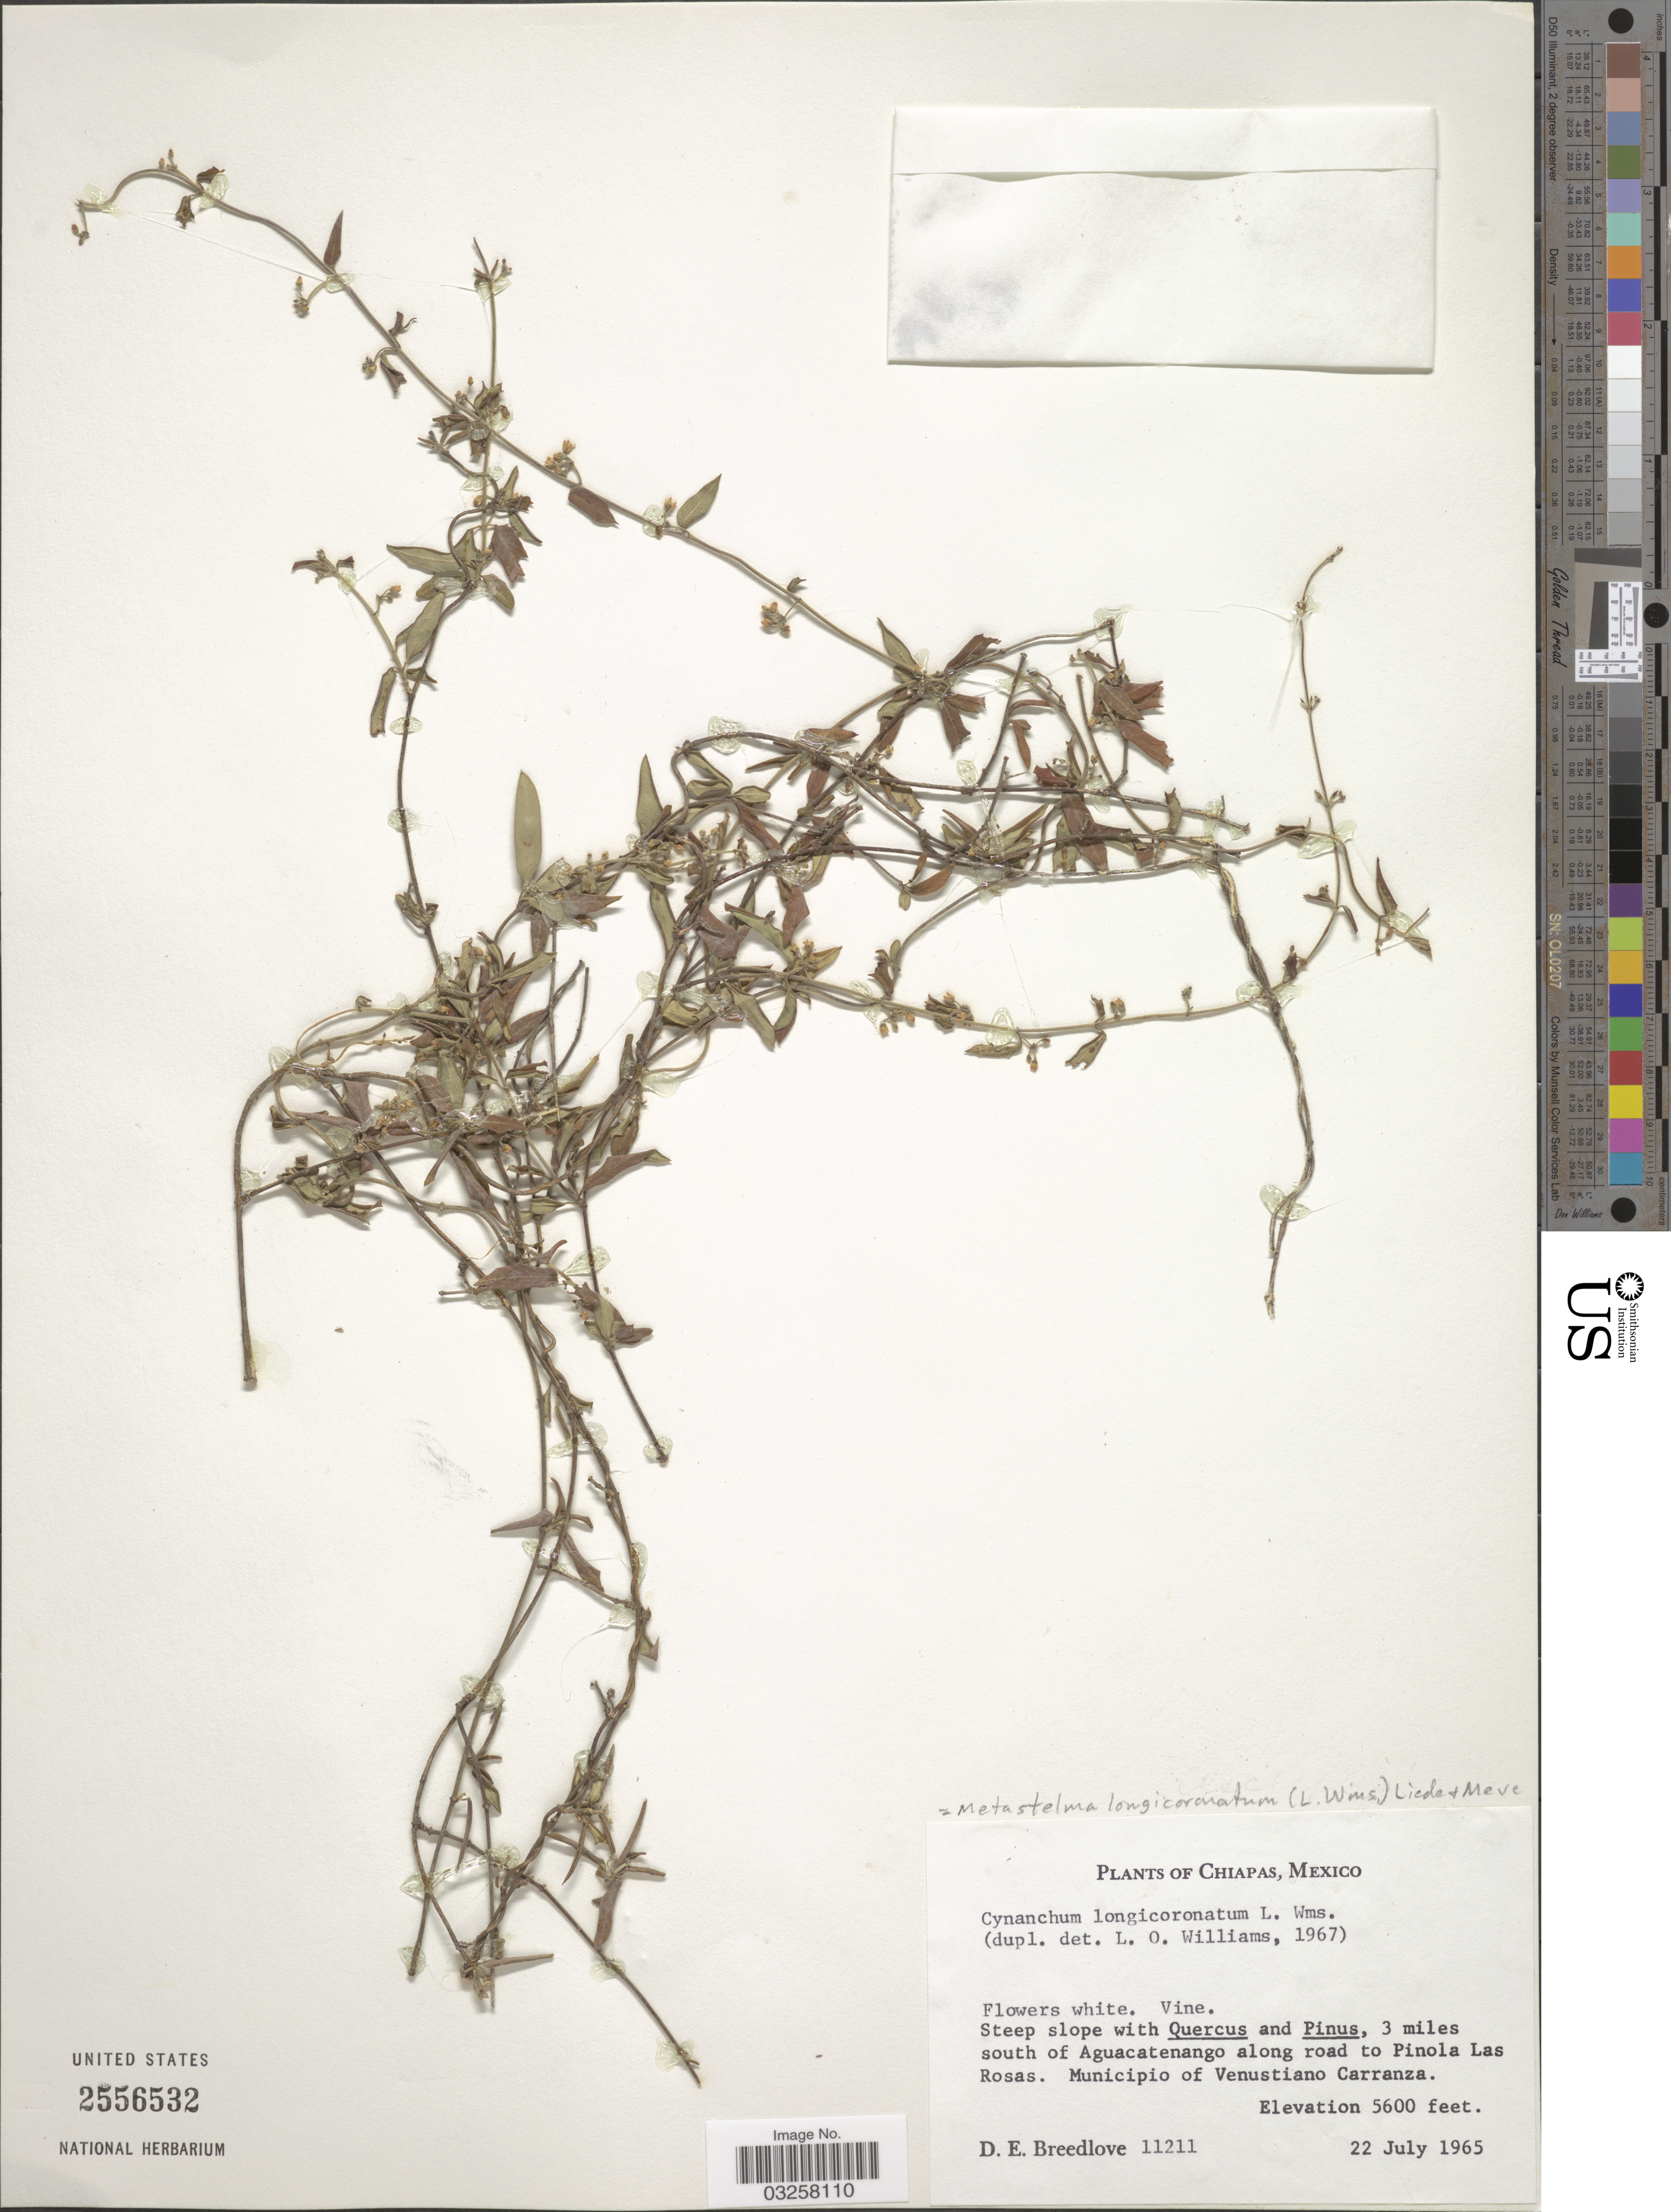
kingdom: Plantae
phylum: Tracheophyta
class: Magnoliopsida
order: Gentianales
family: Apocynaceae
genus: Metastelma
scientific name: Metastelma longicoronatum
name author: (L.O. Williams) Liede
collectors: D. E. Breedlove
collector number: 11211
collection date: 1965-07-22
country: Mexico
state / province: Chiapas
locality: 3 miles south of Aguacatenango along road to Pinola Las Rosas. Municipio of Venustiano Carranza.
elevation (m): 1707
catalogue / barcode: US 2556532